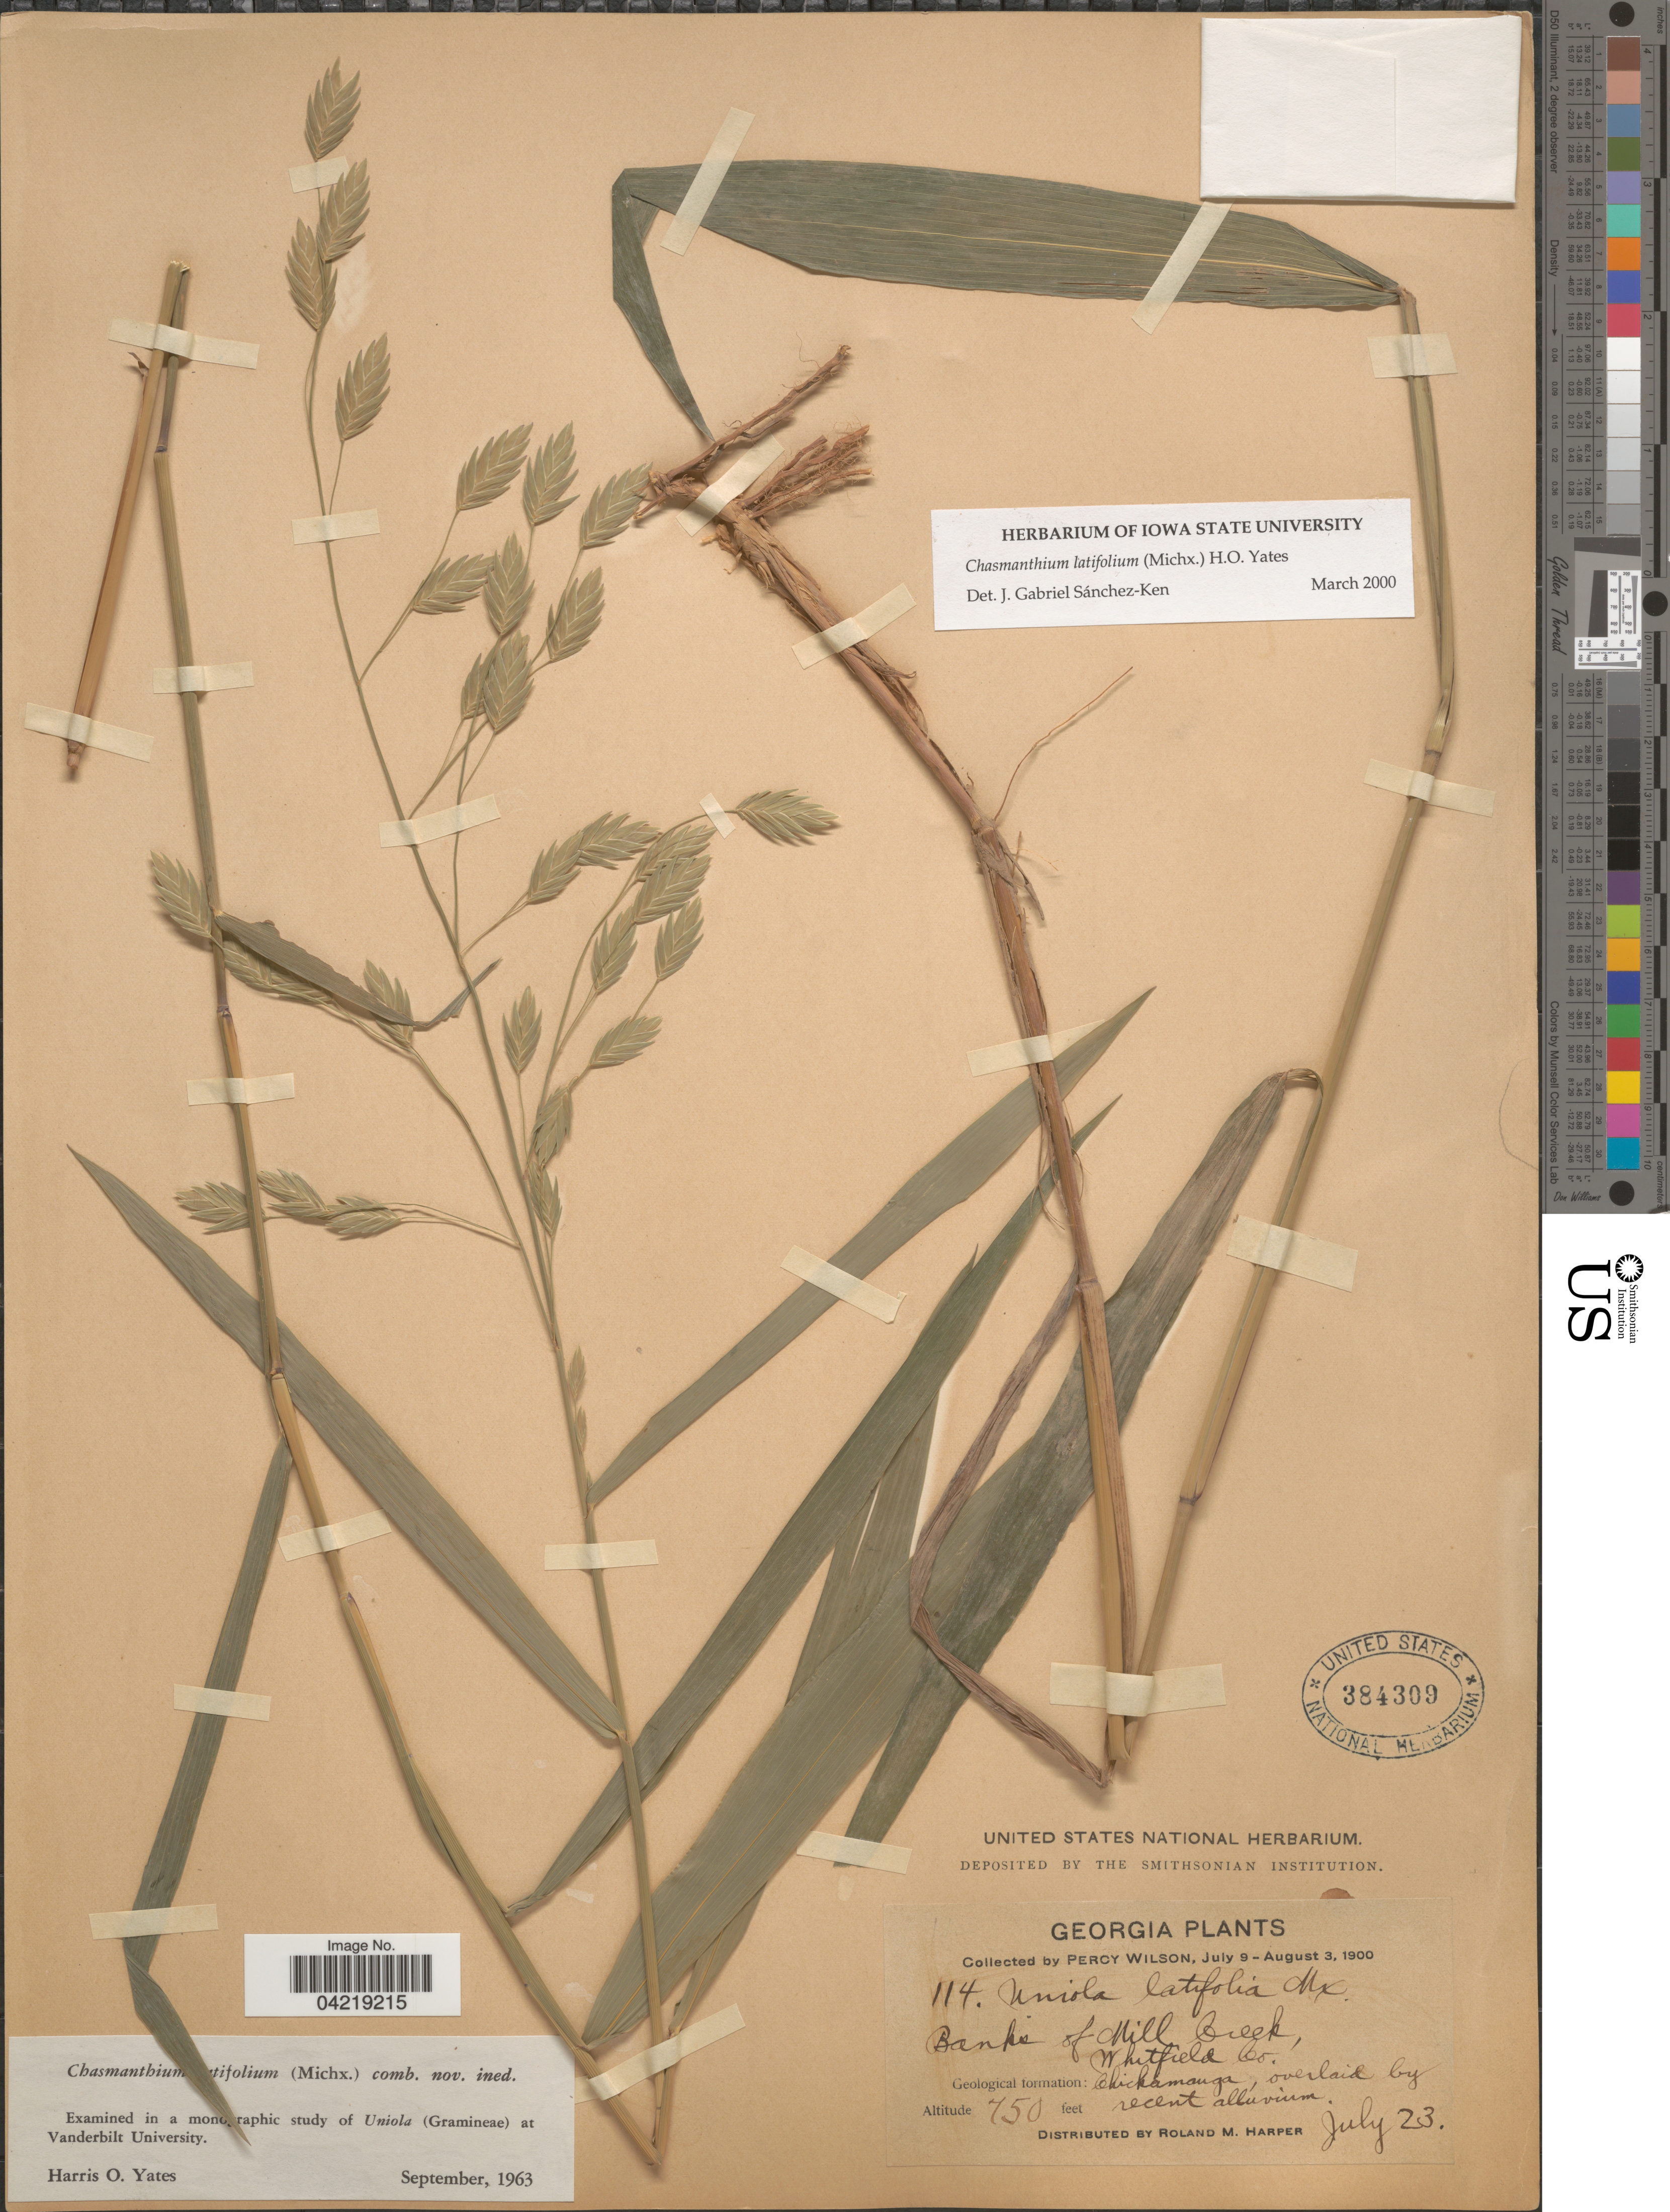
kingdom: Plantae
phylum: Tracheophyta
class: Liliopsida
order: Poales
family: Poaceae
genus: Chasmanthium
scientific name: Chasmanthium latifolium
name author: (Michx.) H.O. Yates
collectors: P. Wilson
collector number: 114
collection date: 1900-07-23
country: United States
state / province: Georgia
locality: Banks of Mill Creek, Whitfield Co. Geological formation: Chickamauga, overlaid by recent alluvium.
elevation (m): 229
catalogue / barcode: US 384309